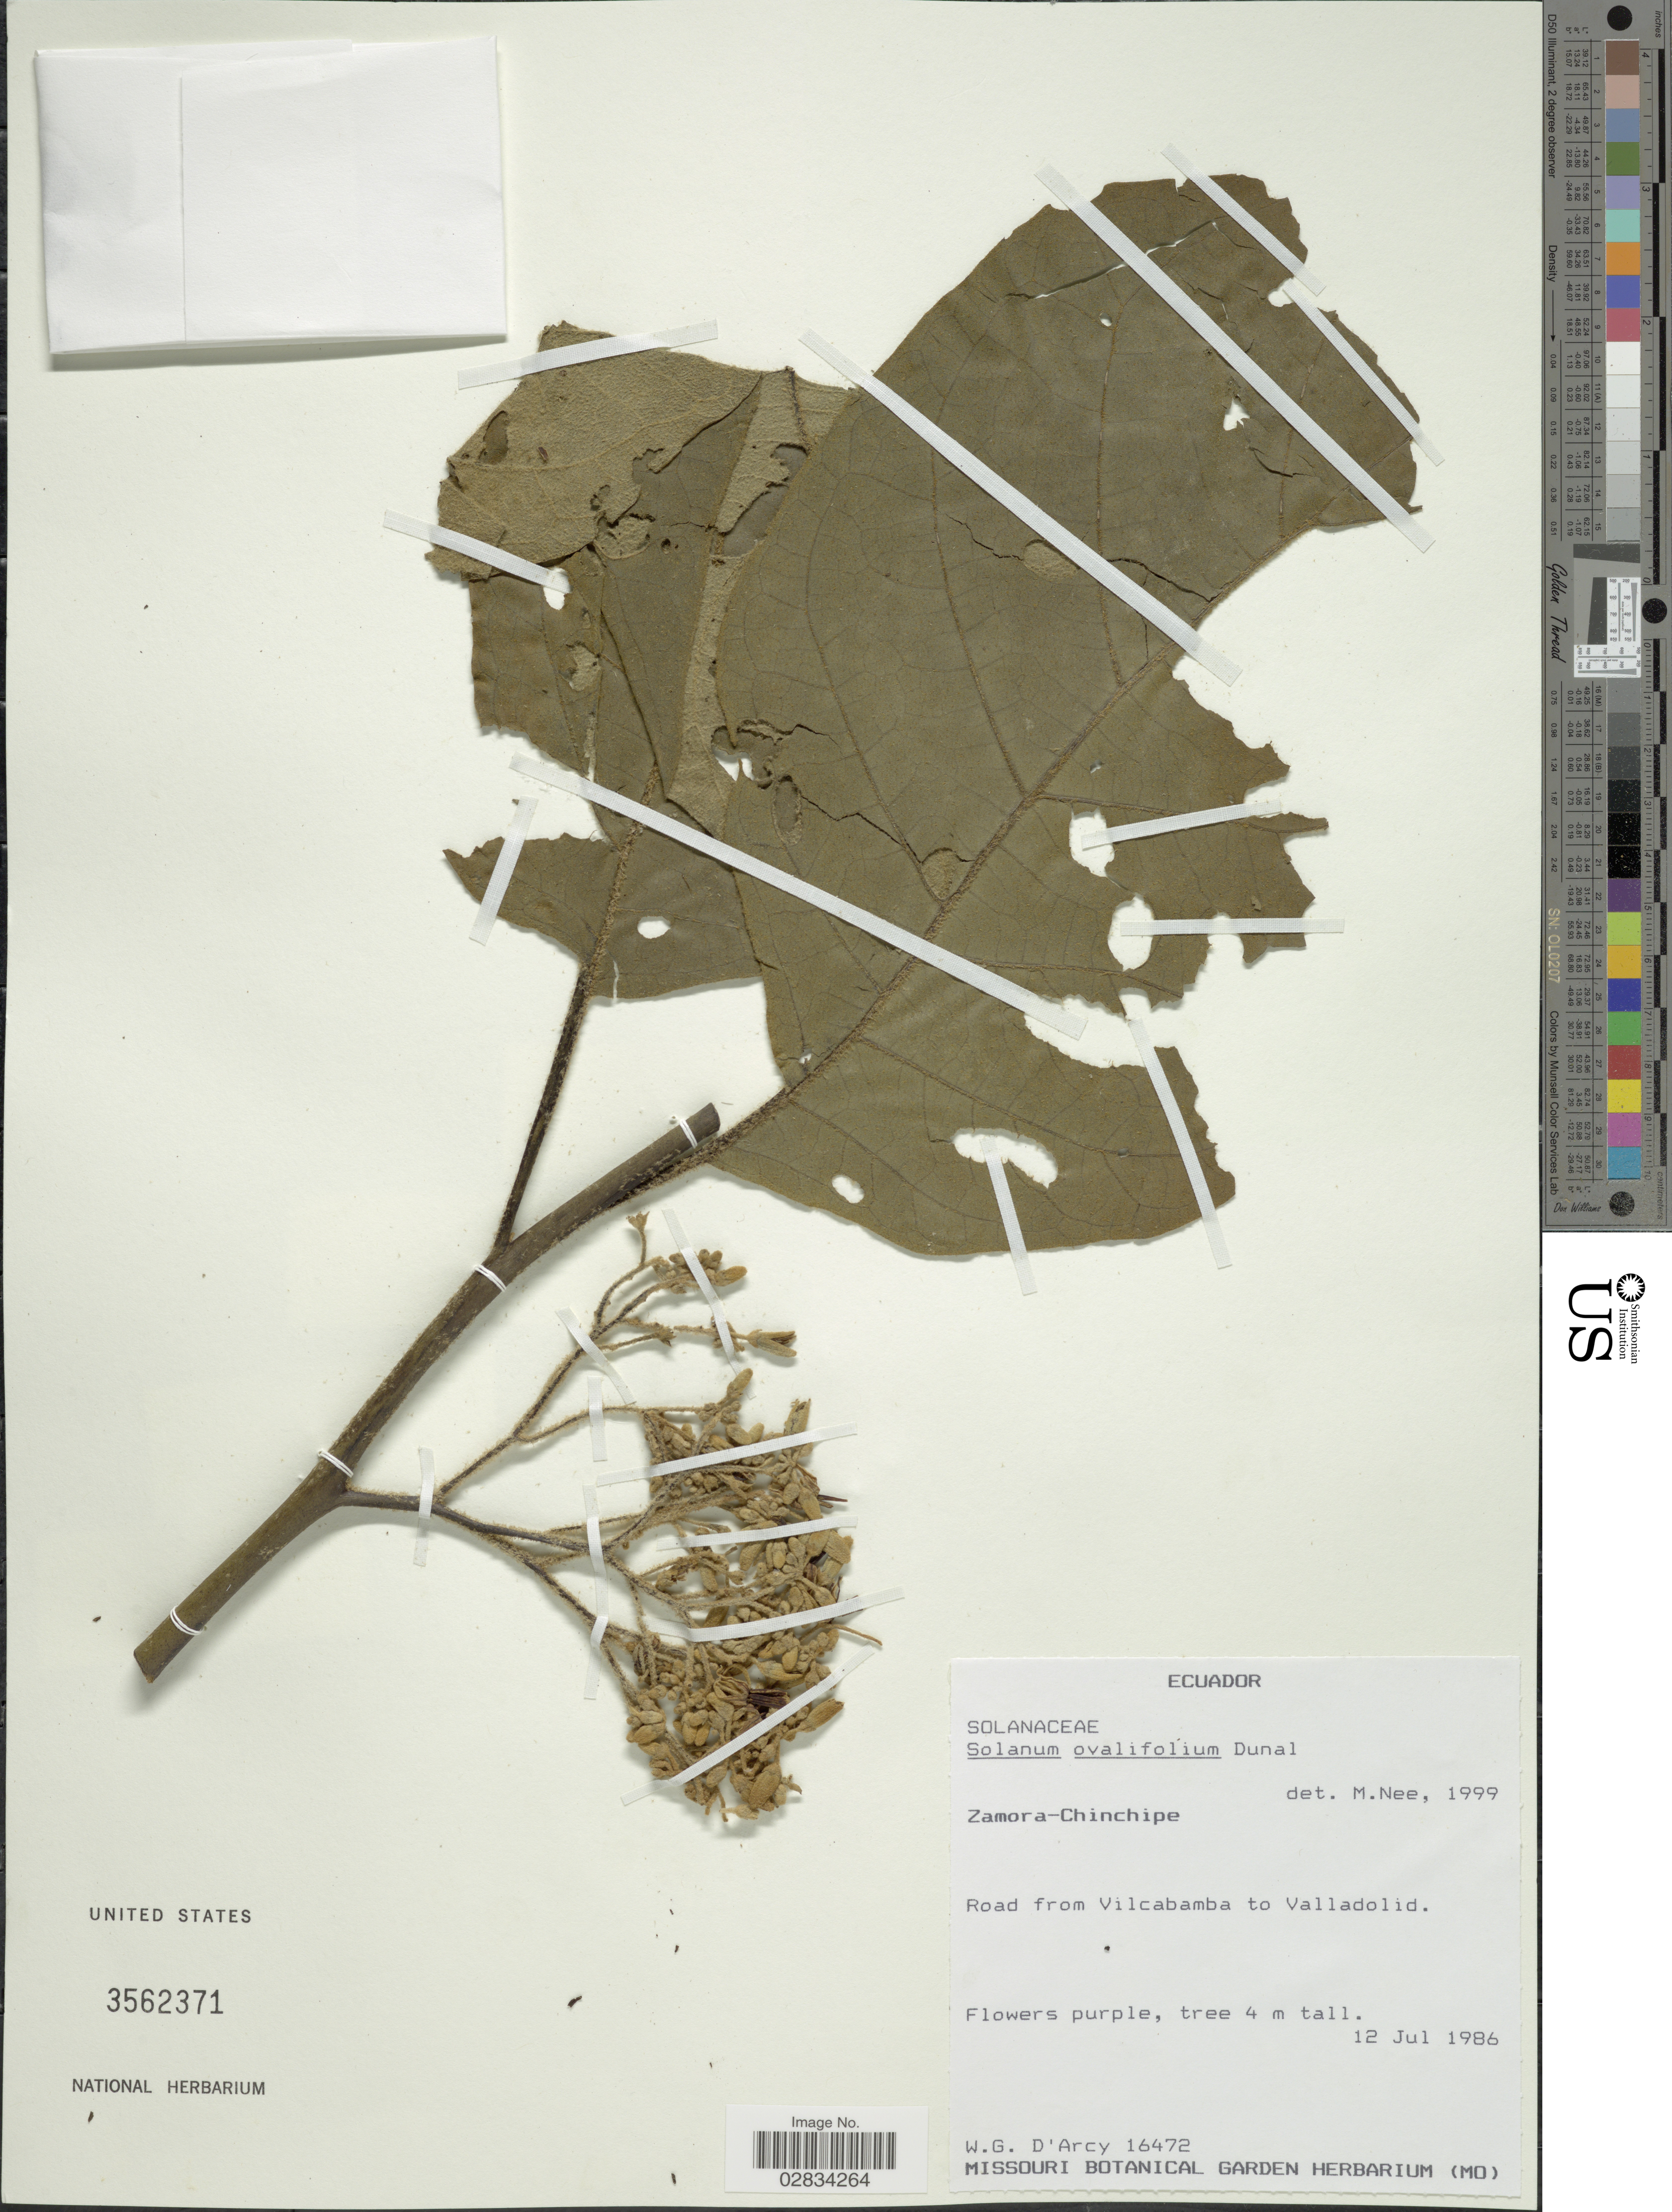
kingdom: Plantae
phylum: Tracheophyta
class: Magnoliopsida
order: Solanales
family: Solanaceae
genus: Solanum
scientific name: Solanum ovalifolium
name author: Dunal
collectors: W. G. D'Arcy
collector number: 16472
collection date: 1986-07-12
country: Ecuador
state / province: Zamora-Chinchipe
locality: Zamora-Chinchipe. Road from Vilcabamba to Valladolid.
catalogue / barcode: US 3562371